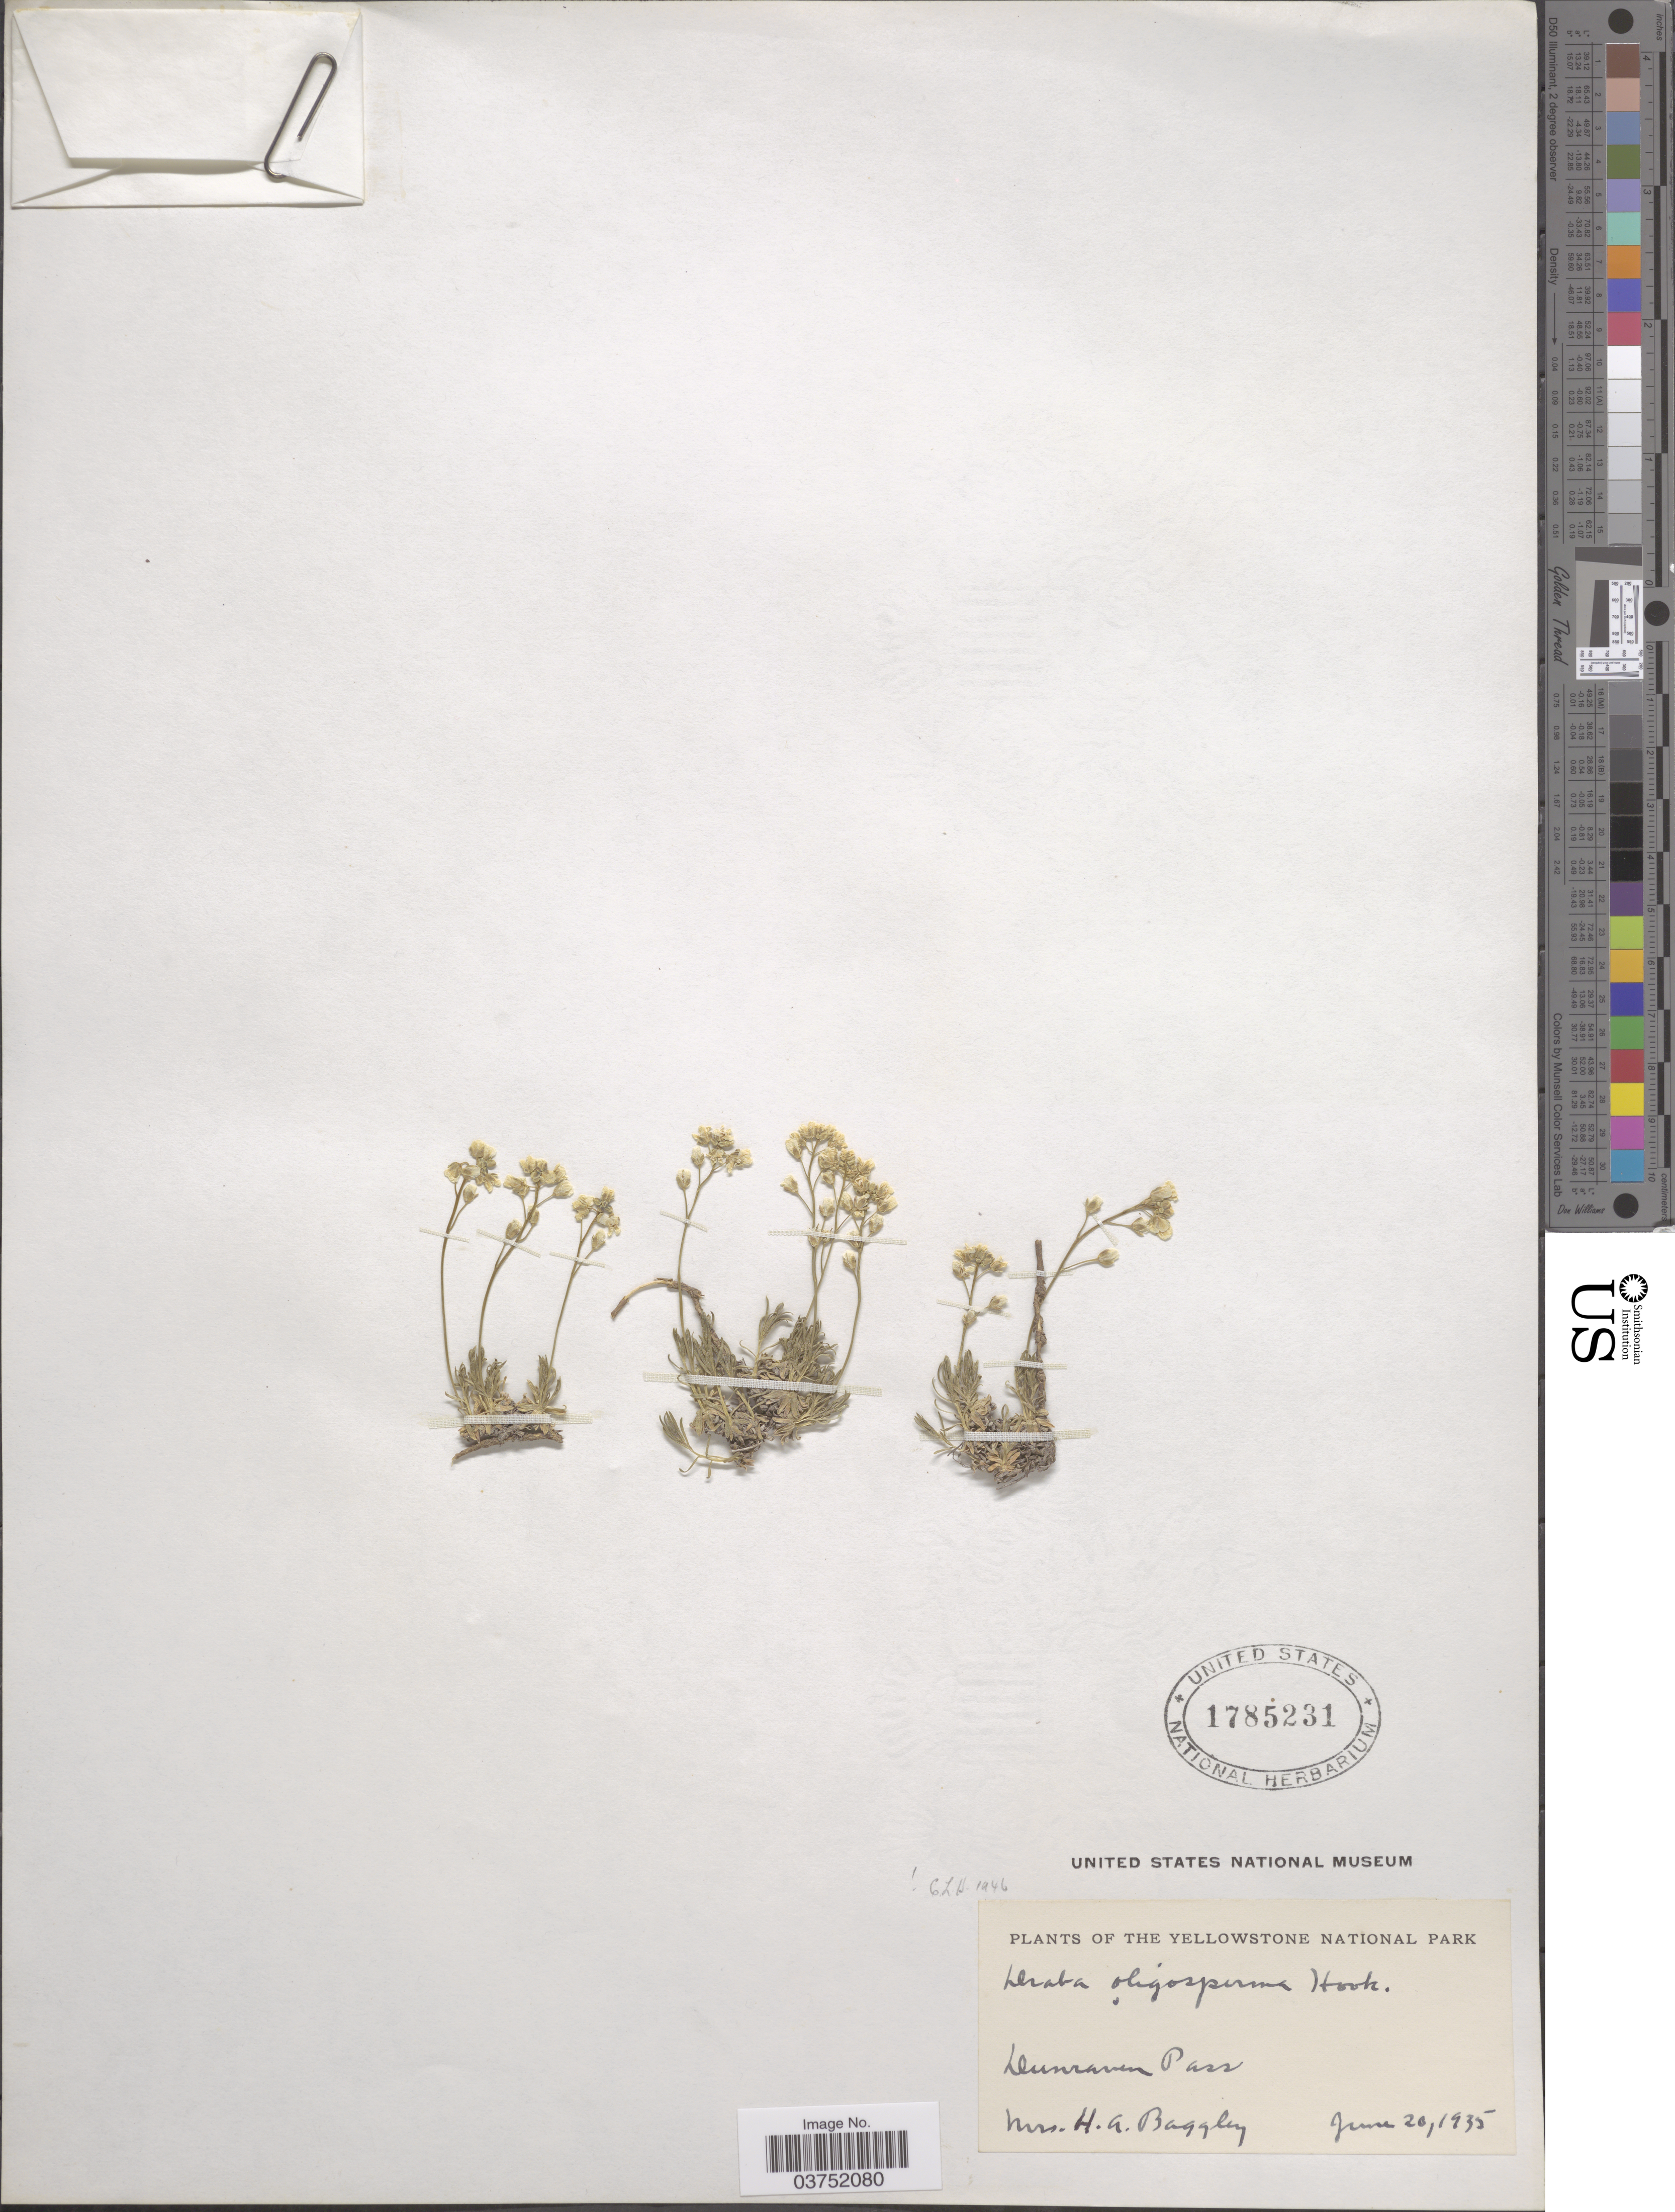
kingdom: Plantae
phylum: Tracheophyta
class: Magnoliopsida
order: Brassicales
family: Brassicaceae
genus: Draba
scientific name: Draba oligosperma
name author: Hook.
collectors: H. Baggley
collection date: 1935-06-20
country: United States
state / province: Wyoming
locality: Yellowstone National Park. Dunraven Pass.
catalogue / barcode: US 1785231